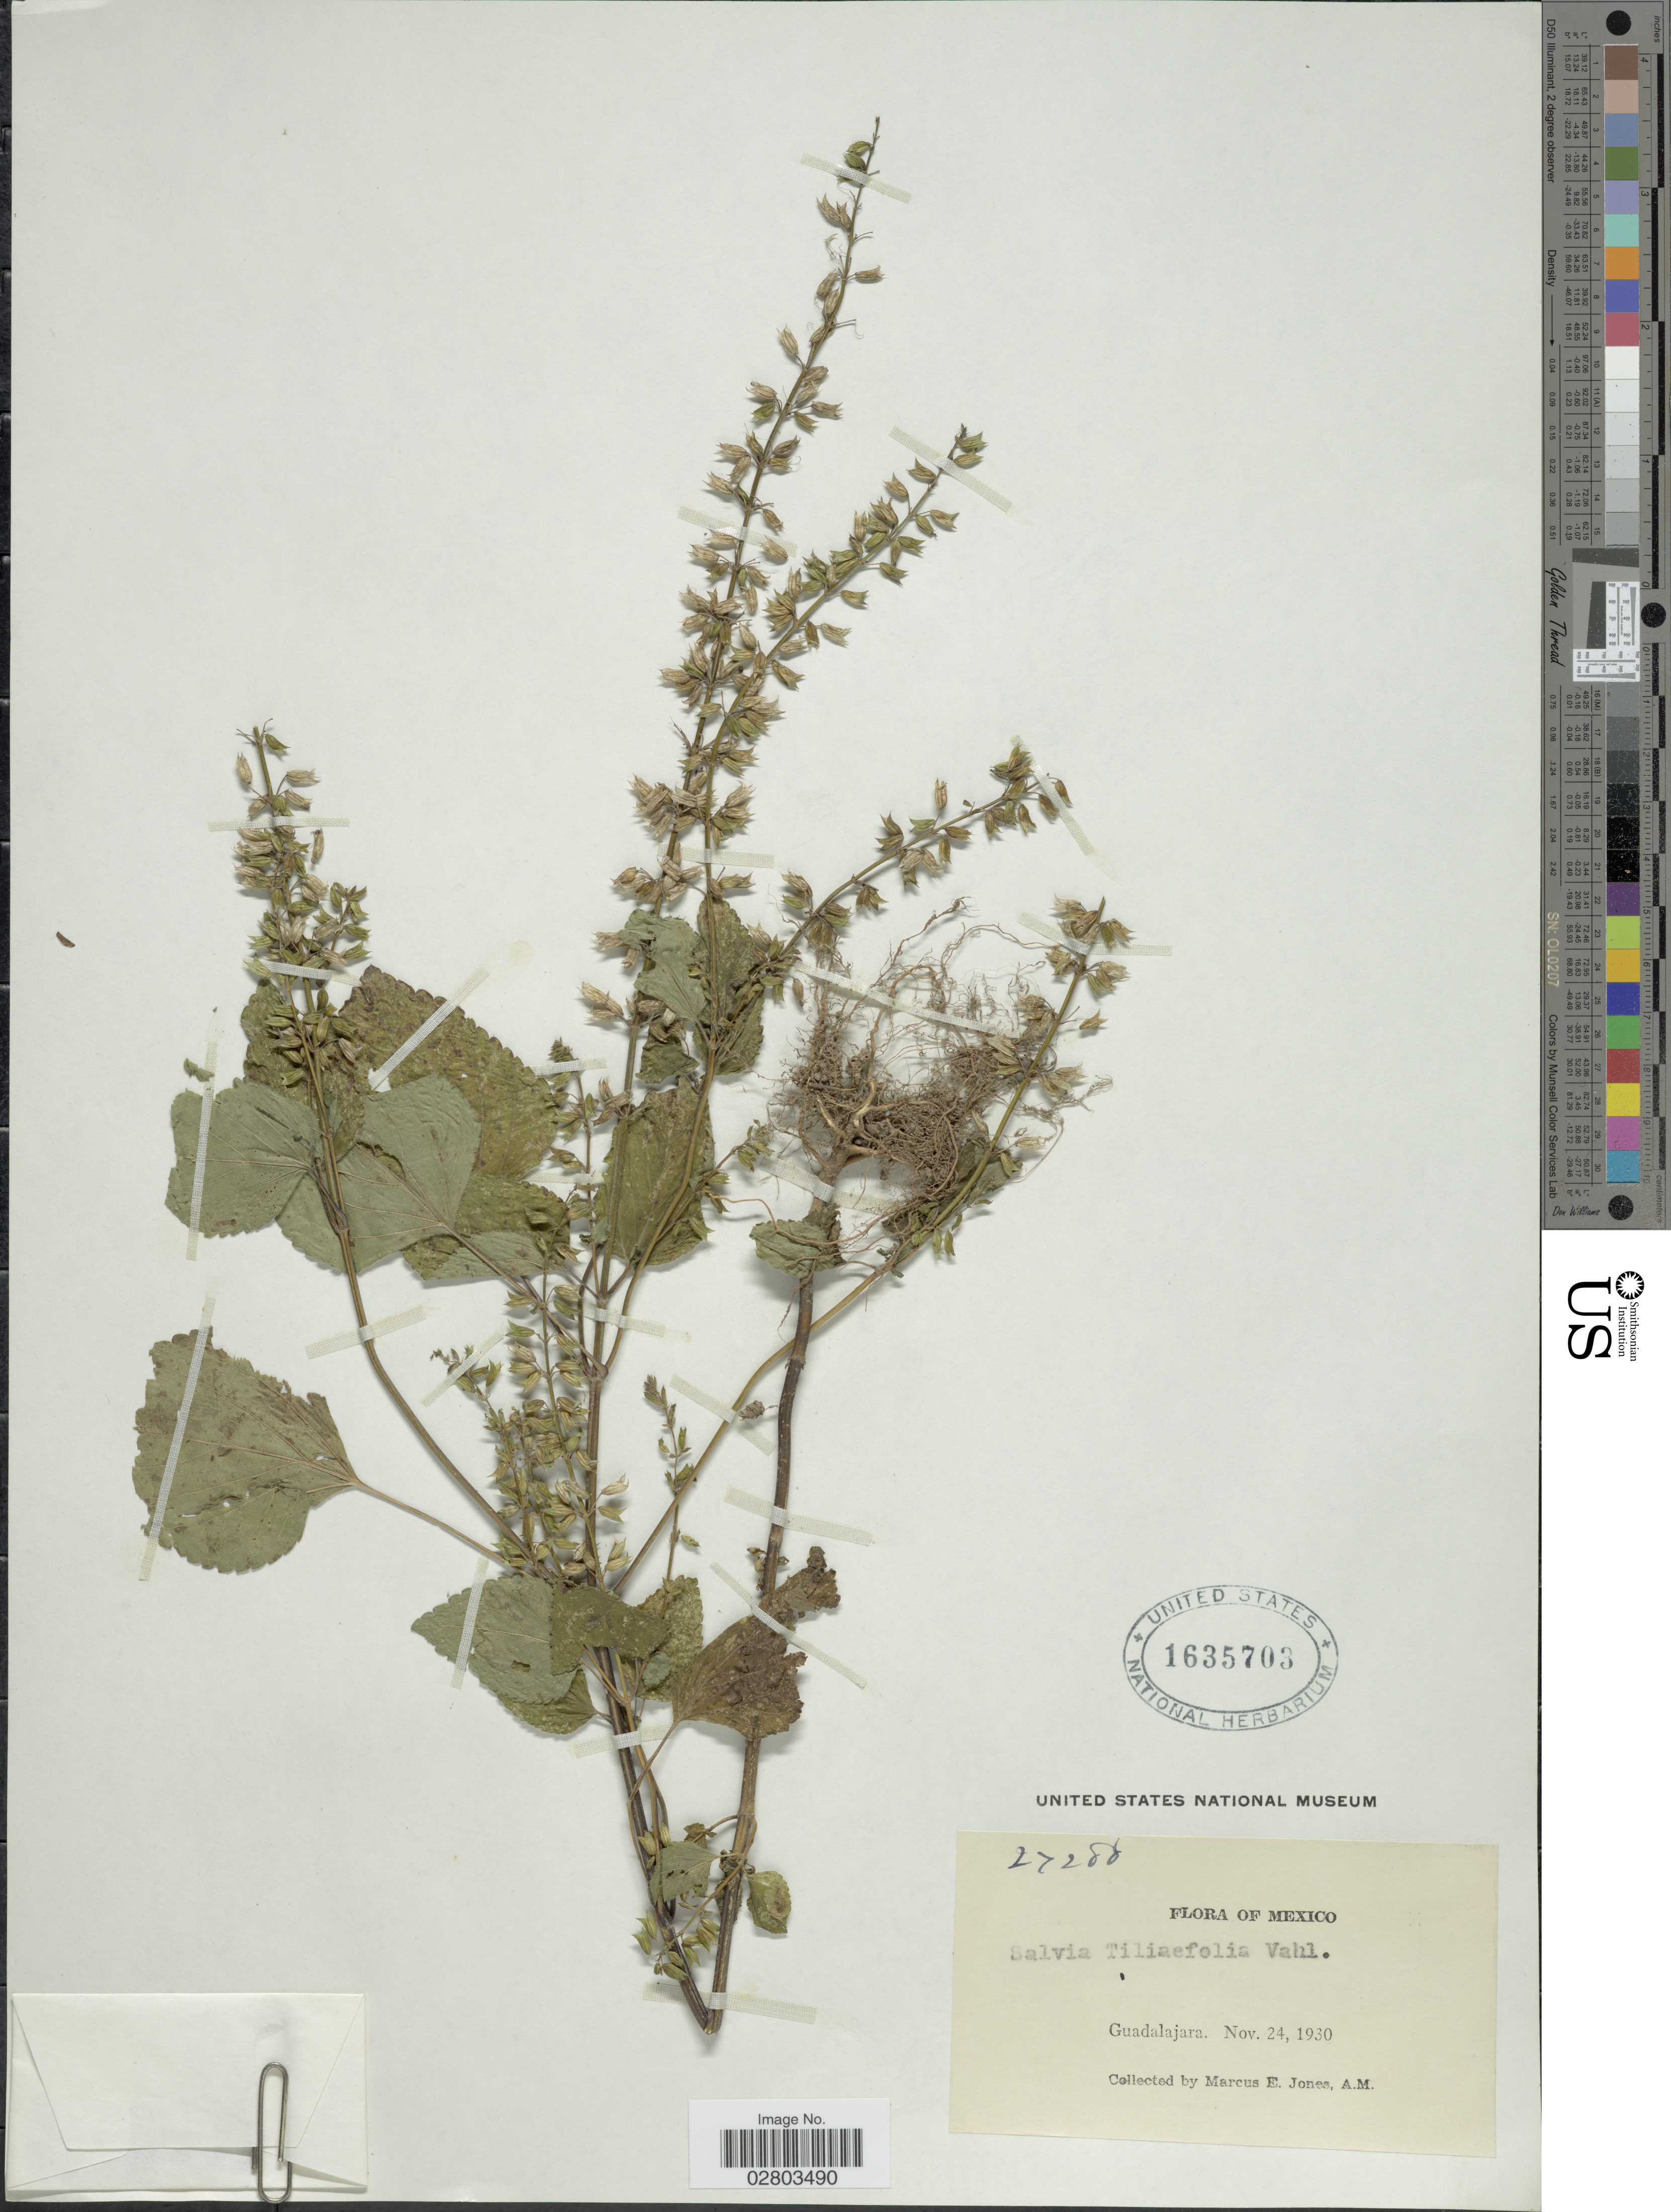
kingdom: Plantae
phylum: Tracheophyta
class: Magnoliopsida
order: Lamiales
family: Lamiaceae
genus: Salvia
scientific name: Salvia tiliifolia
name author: Vahl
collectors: M. E. Jones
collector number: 27200*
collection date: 1930-11-24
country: Mexico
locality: Guadalajara.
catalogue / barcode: US 1635703